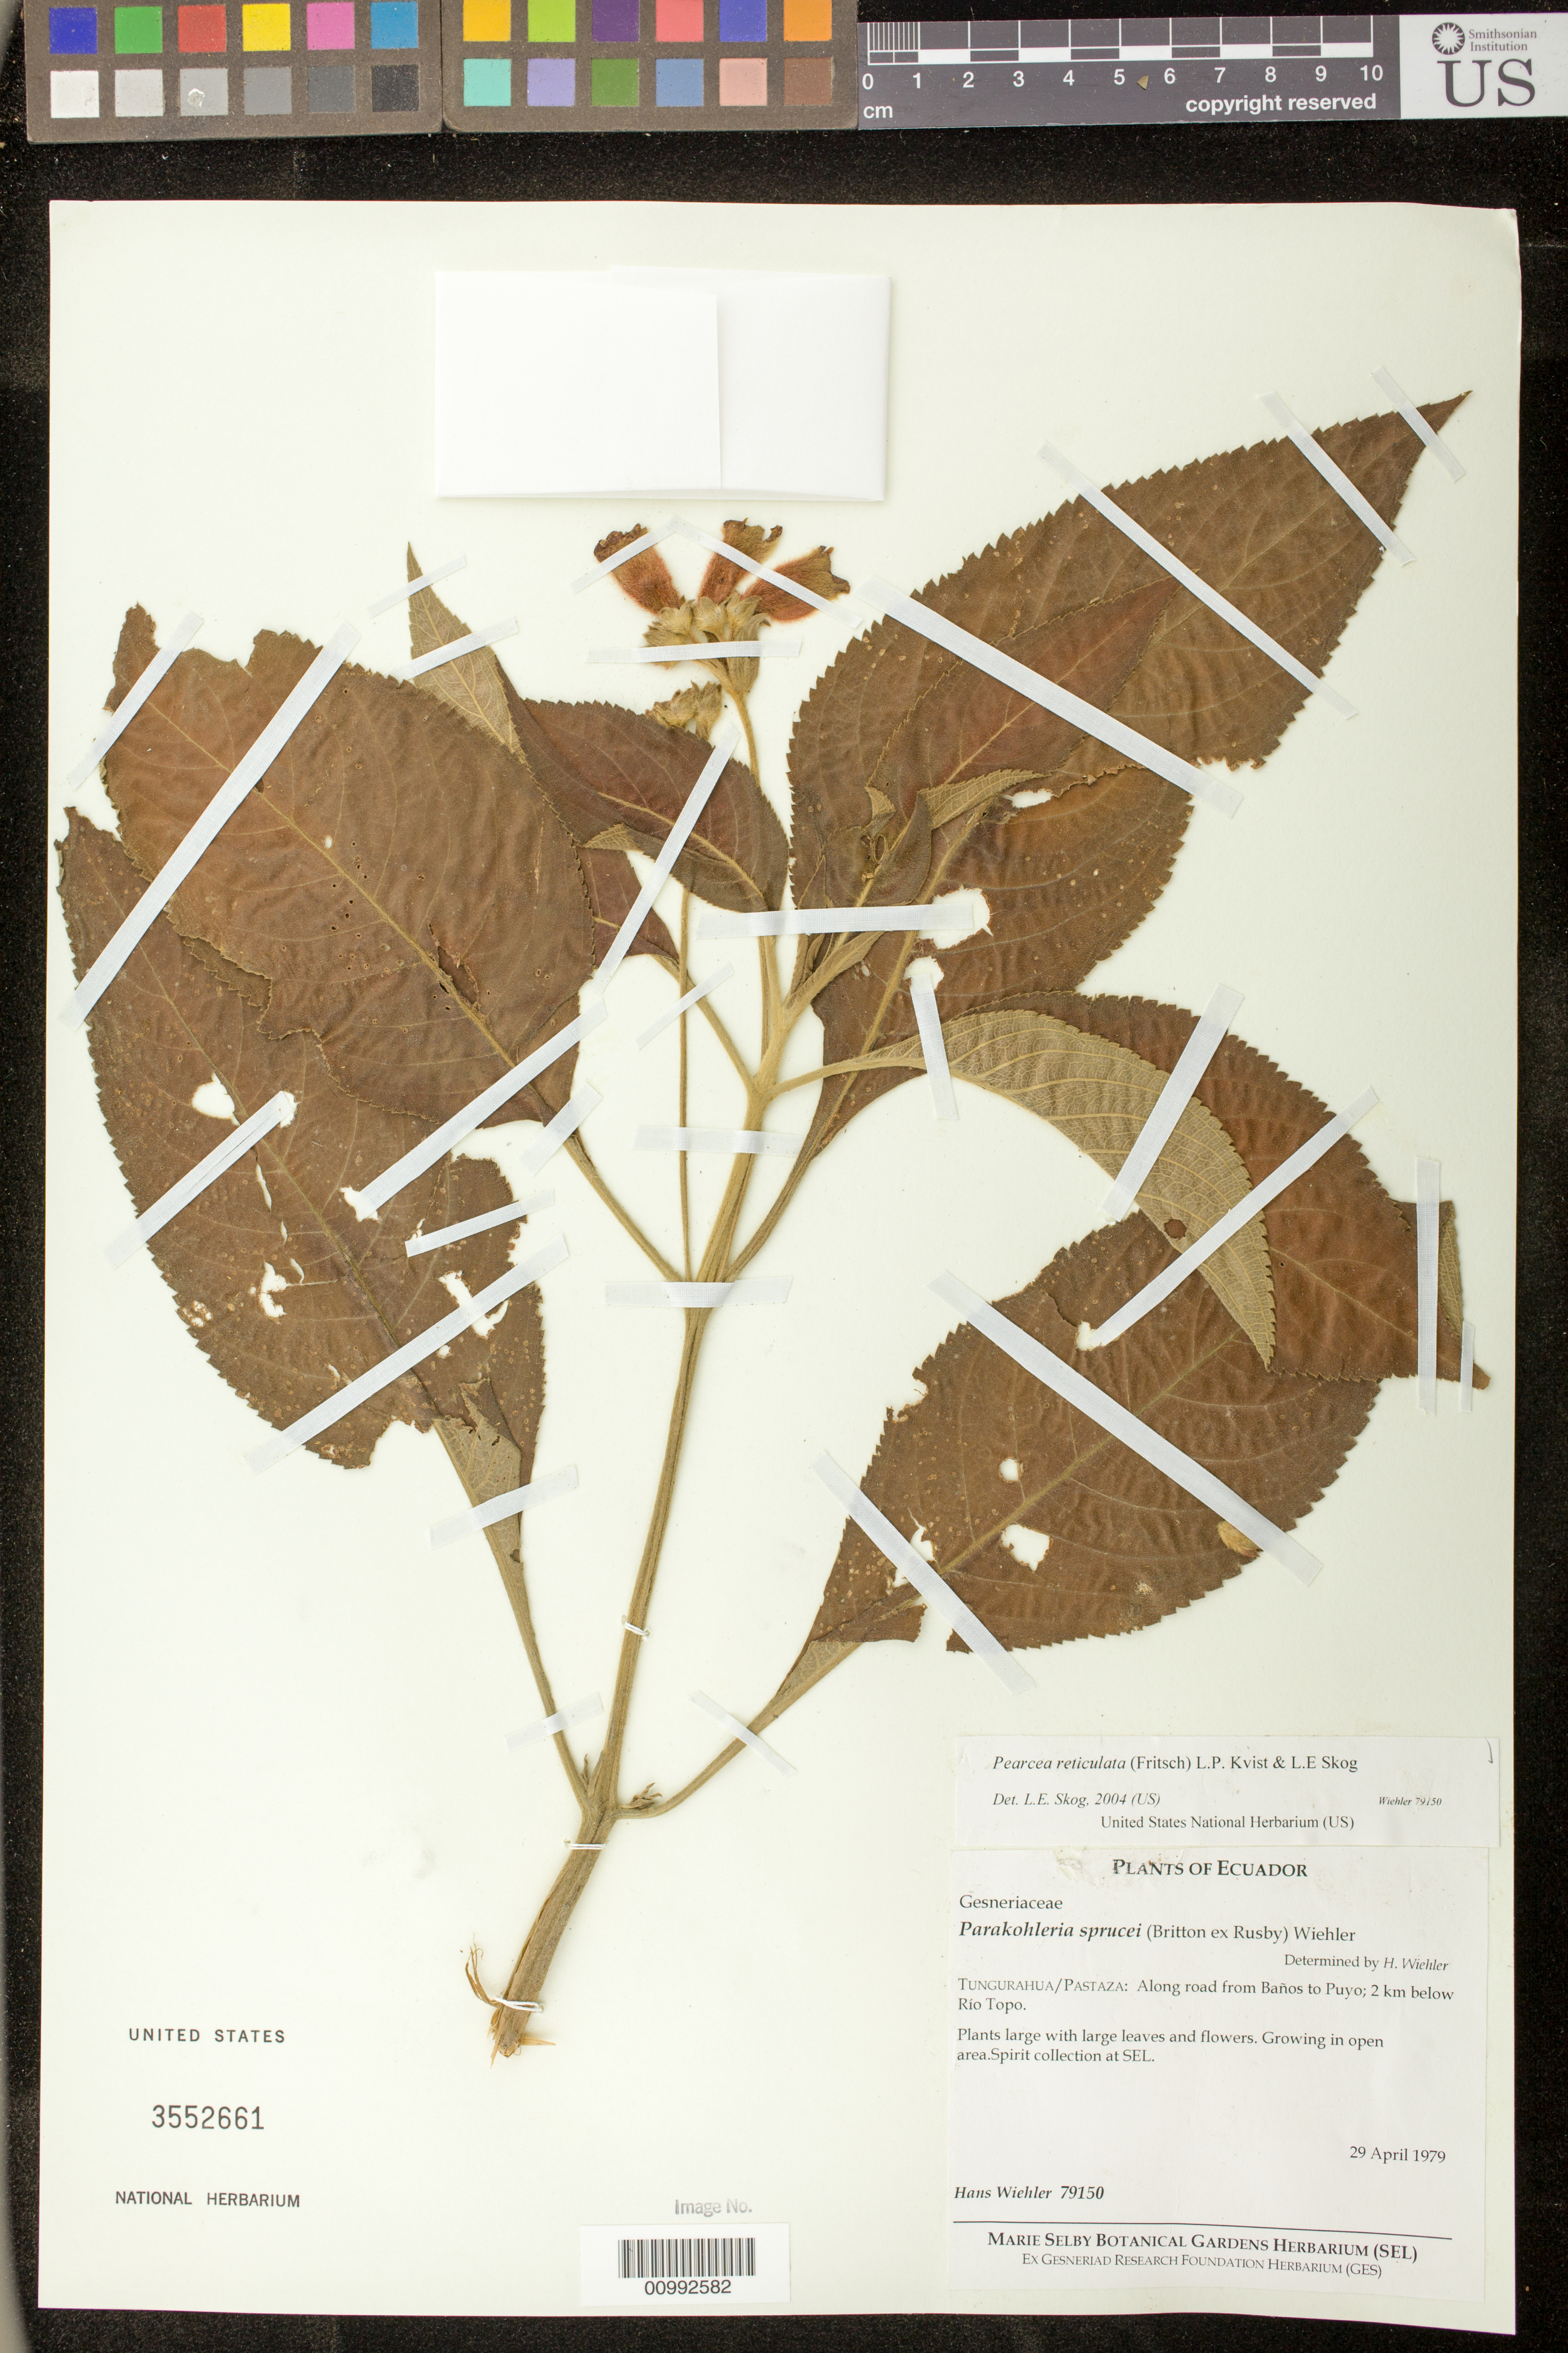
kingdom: Plantae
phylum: Tracheophyta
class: Magnoliopsida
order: Lamiales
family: Gesneriaceae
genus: Pearcea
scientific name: Pearcea reticulata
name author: (Fritsch) L.P. Kvist & L.E. Skog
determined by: Skog, Laurence E.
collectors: H. J. Wiehler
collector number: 79150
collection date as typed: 29 Apr 1979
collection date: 1979-04-29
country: Ecuador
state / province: Tungurahua/Pastaza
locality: Tungurahua/Pastaza; along road from Baños to Puyo; 2 km below Rio Topo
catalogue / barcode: US 3552661